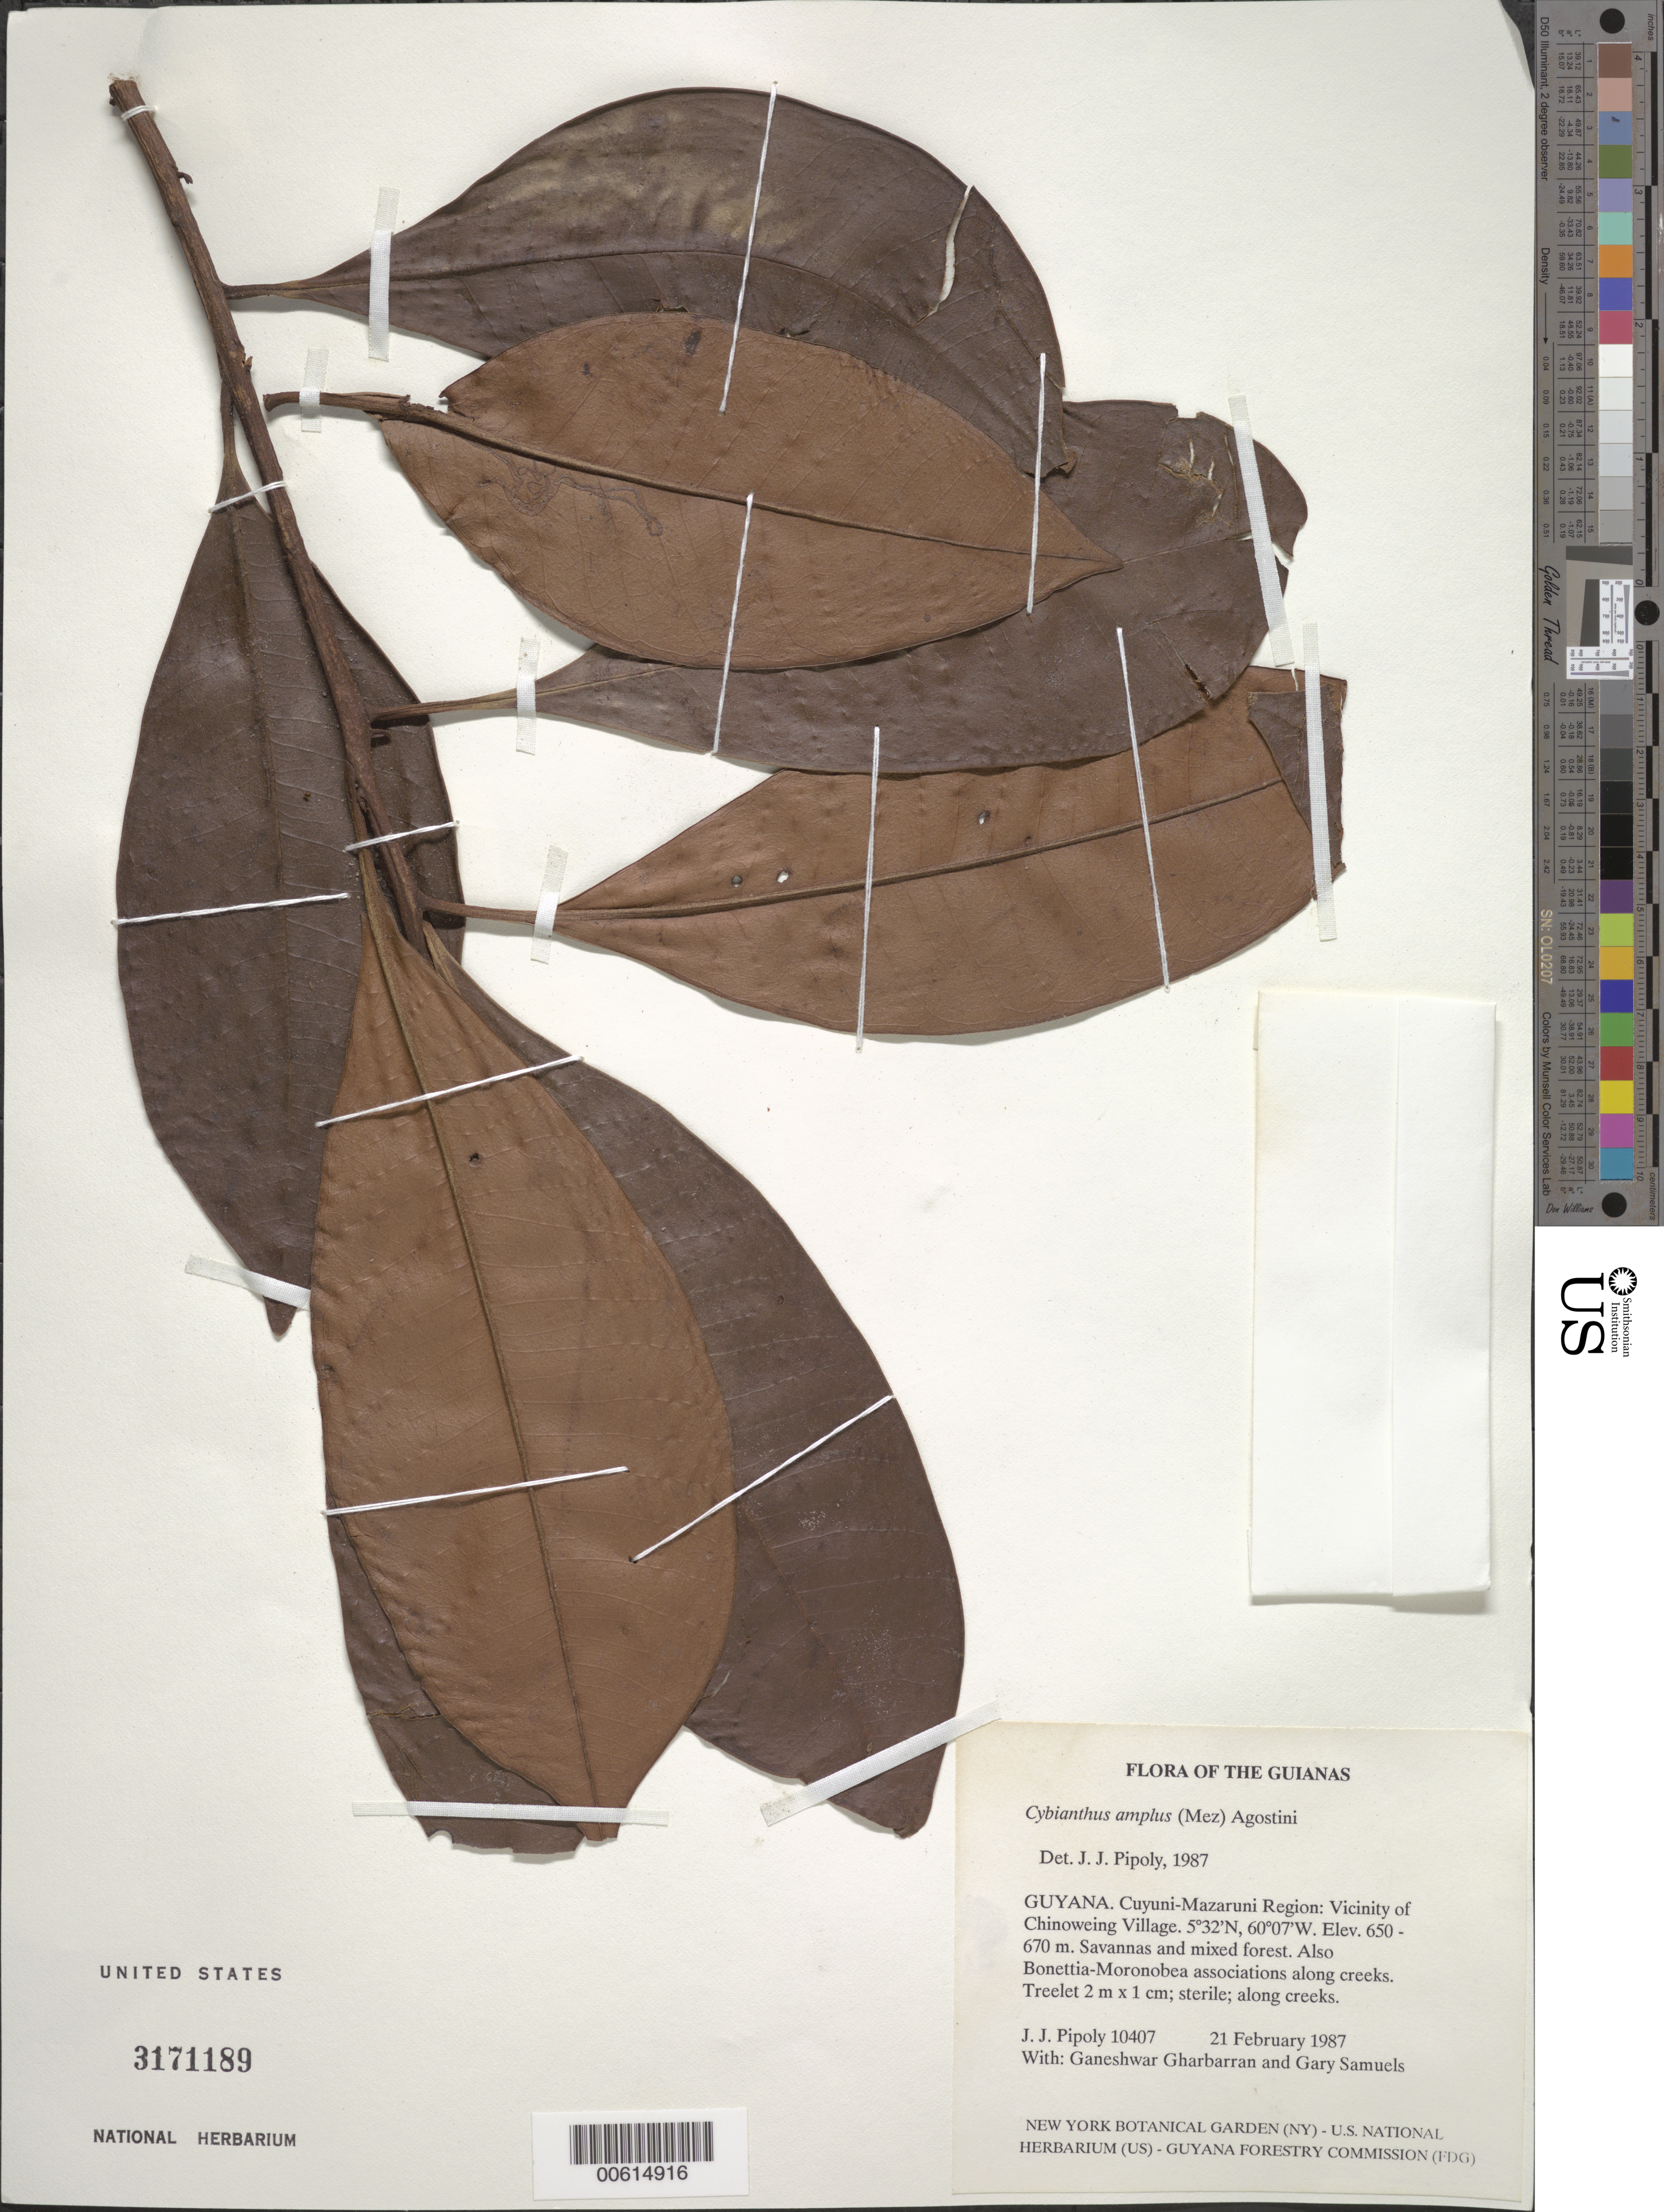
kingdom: Plantae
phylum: Tracheophyta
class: Magnoliopsida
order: Ericales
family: Primulaceae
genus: Cybianthus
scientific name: Cybianthus amplus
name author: (Mez) G. Agostini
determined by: Pipoly, J. J., III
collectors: J. J. Pipoly, G. Gharbarran & G. Samuels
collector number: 10407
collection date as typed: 21 February 1987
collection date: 1987-02-21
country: Guyana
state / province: Cuyuni-Mazaruni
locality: Vicinity of Chinoweing Village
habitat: Savannas and mixed forest. Also Bonnetia-Moronobea associations along creeks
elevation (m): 650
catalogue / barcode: US 3171189